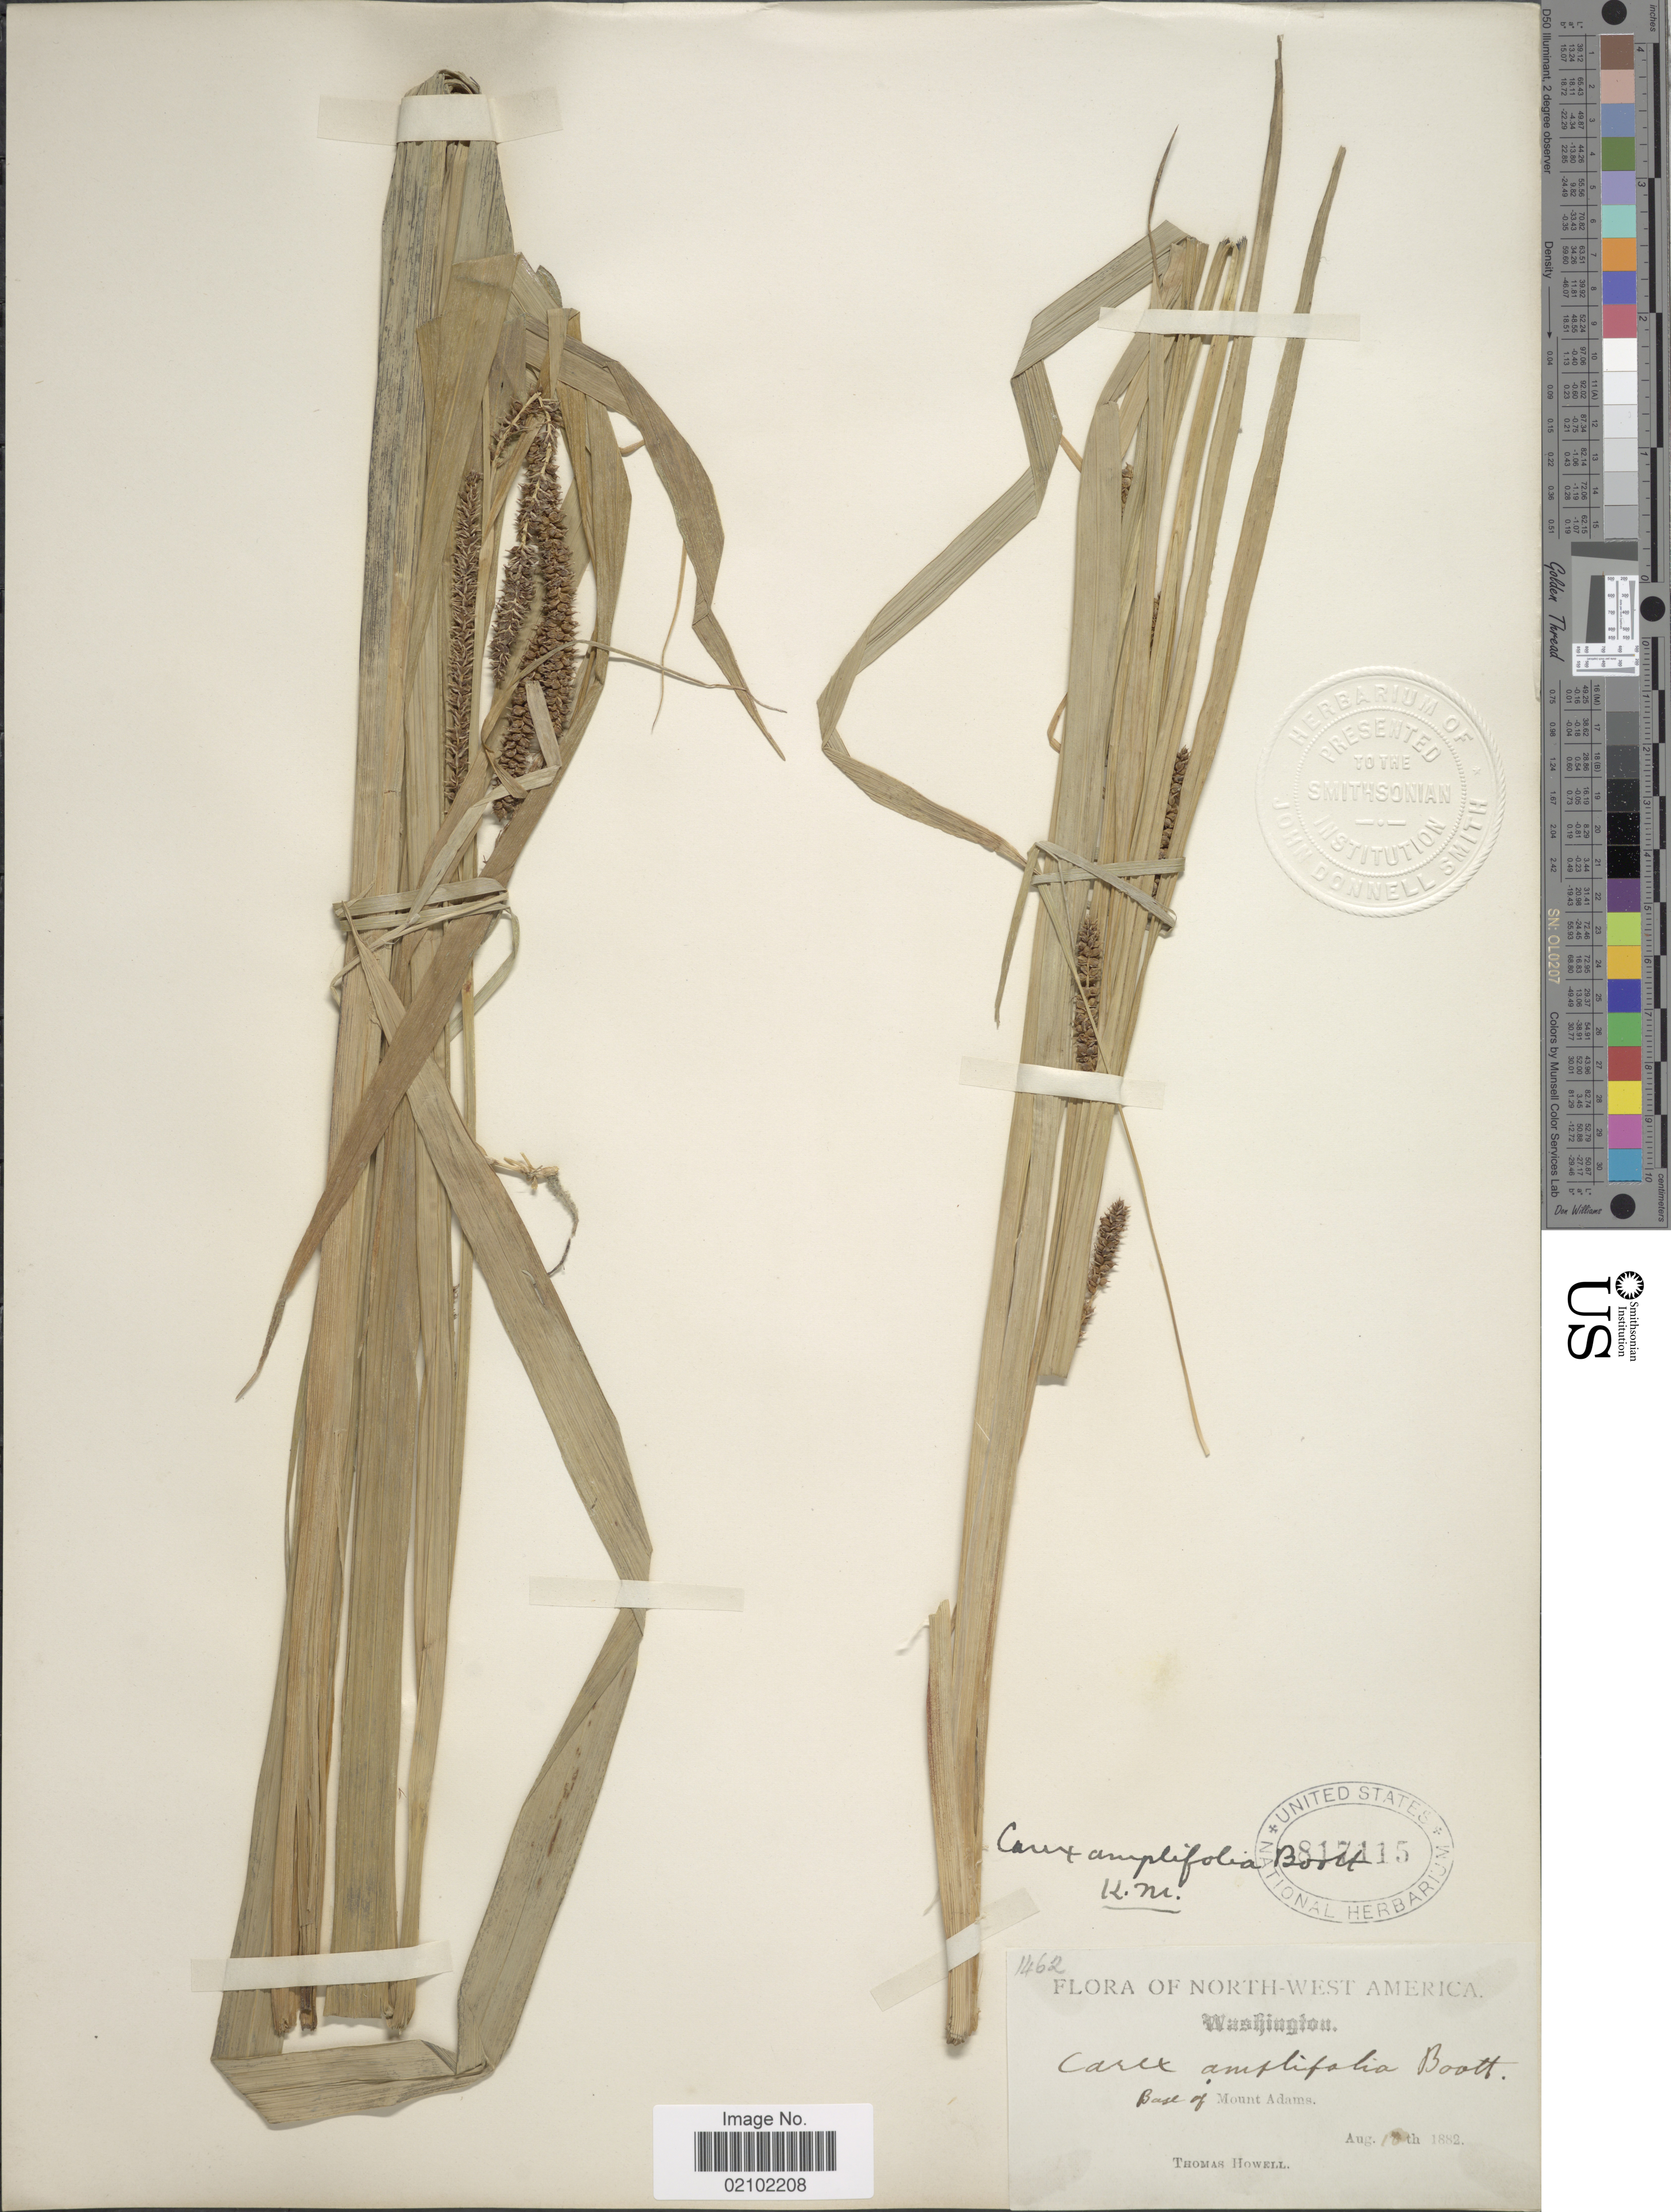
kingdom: Plantae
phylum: Tracheophyta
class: Liliopsida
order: Poales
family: Cyperaceae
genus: Carex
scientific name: Carex amplifolia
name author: Boott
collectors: T. Howell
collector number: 1462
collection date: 1882-08-10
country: United States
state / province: Washington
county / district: Yakima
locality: Base of Mount Adams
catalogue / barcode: US 817115